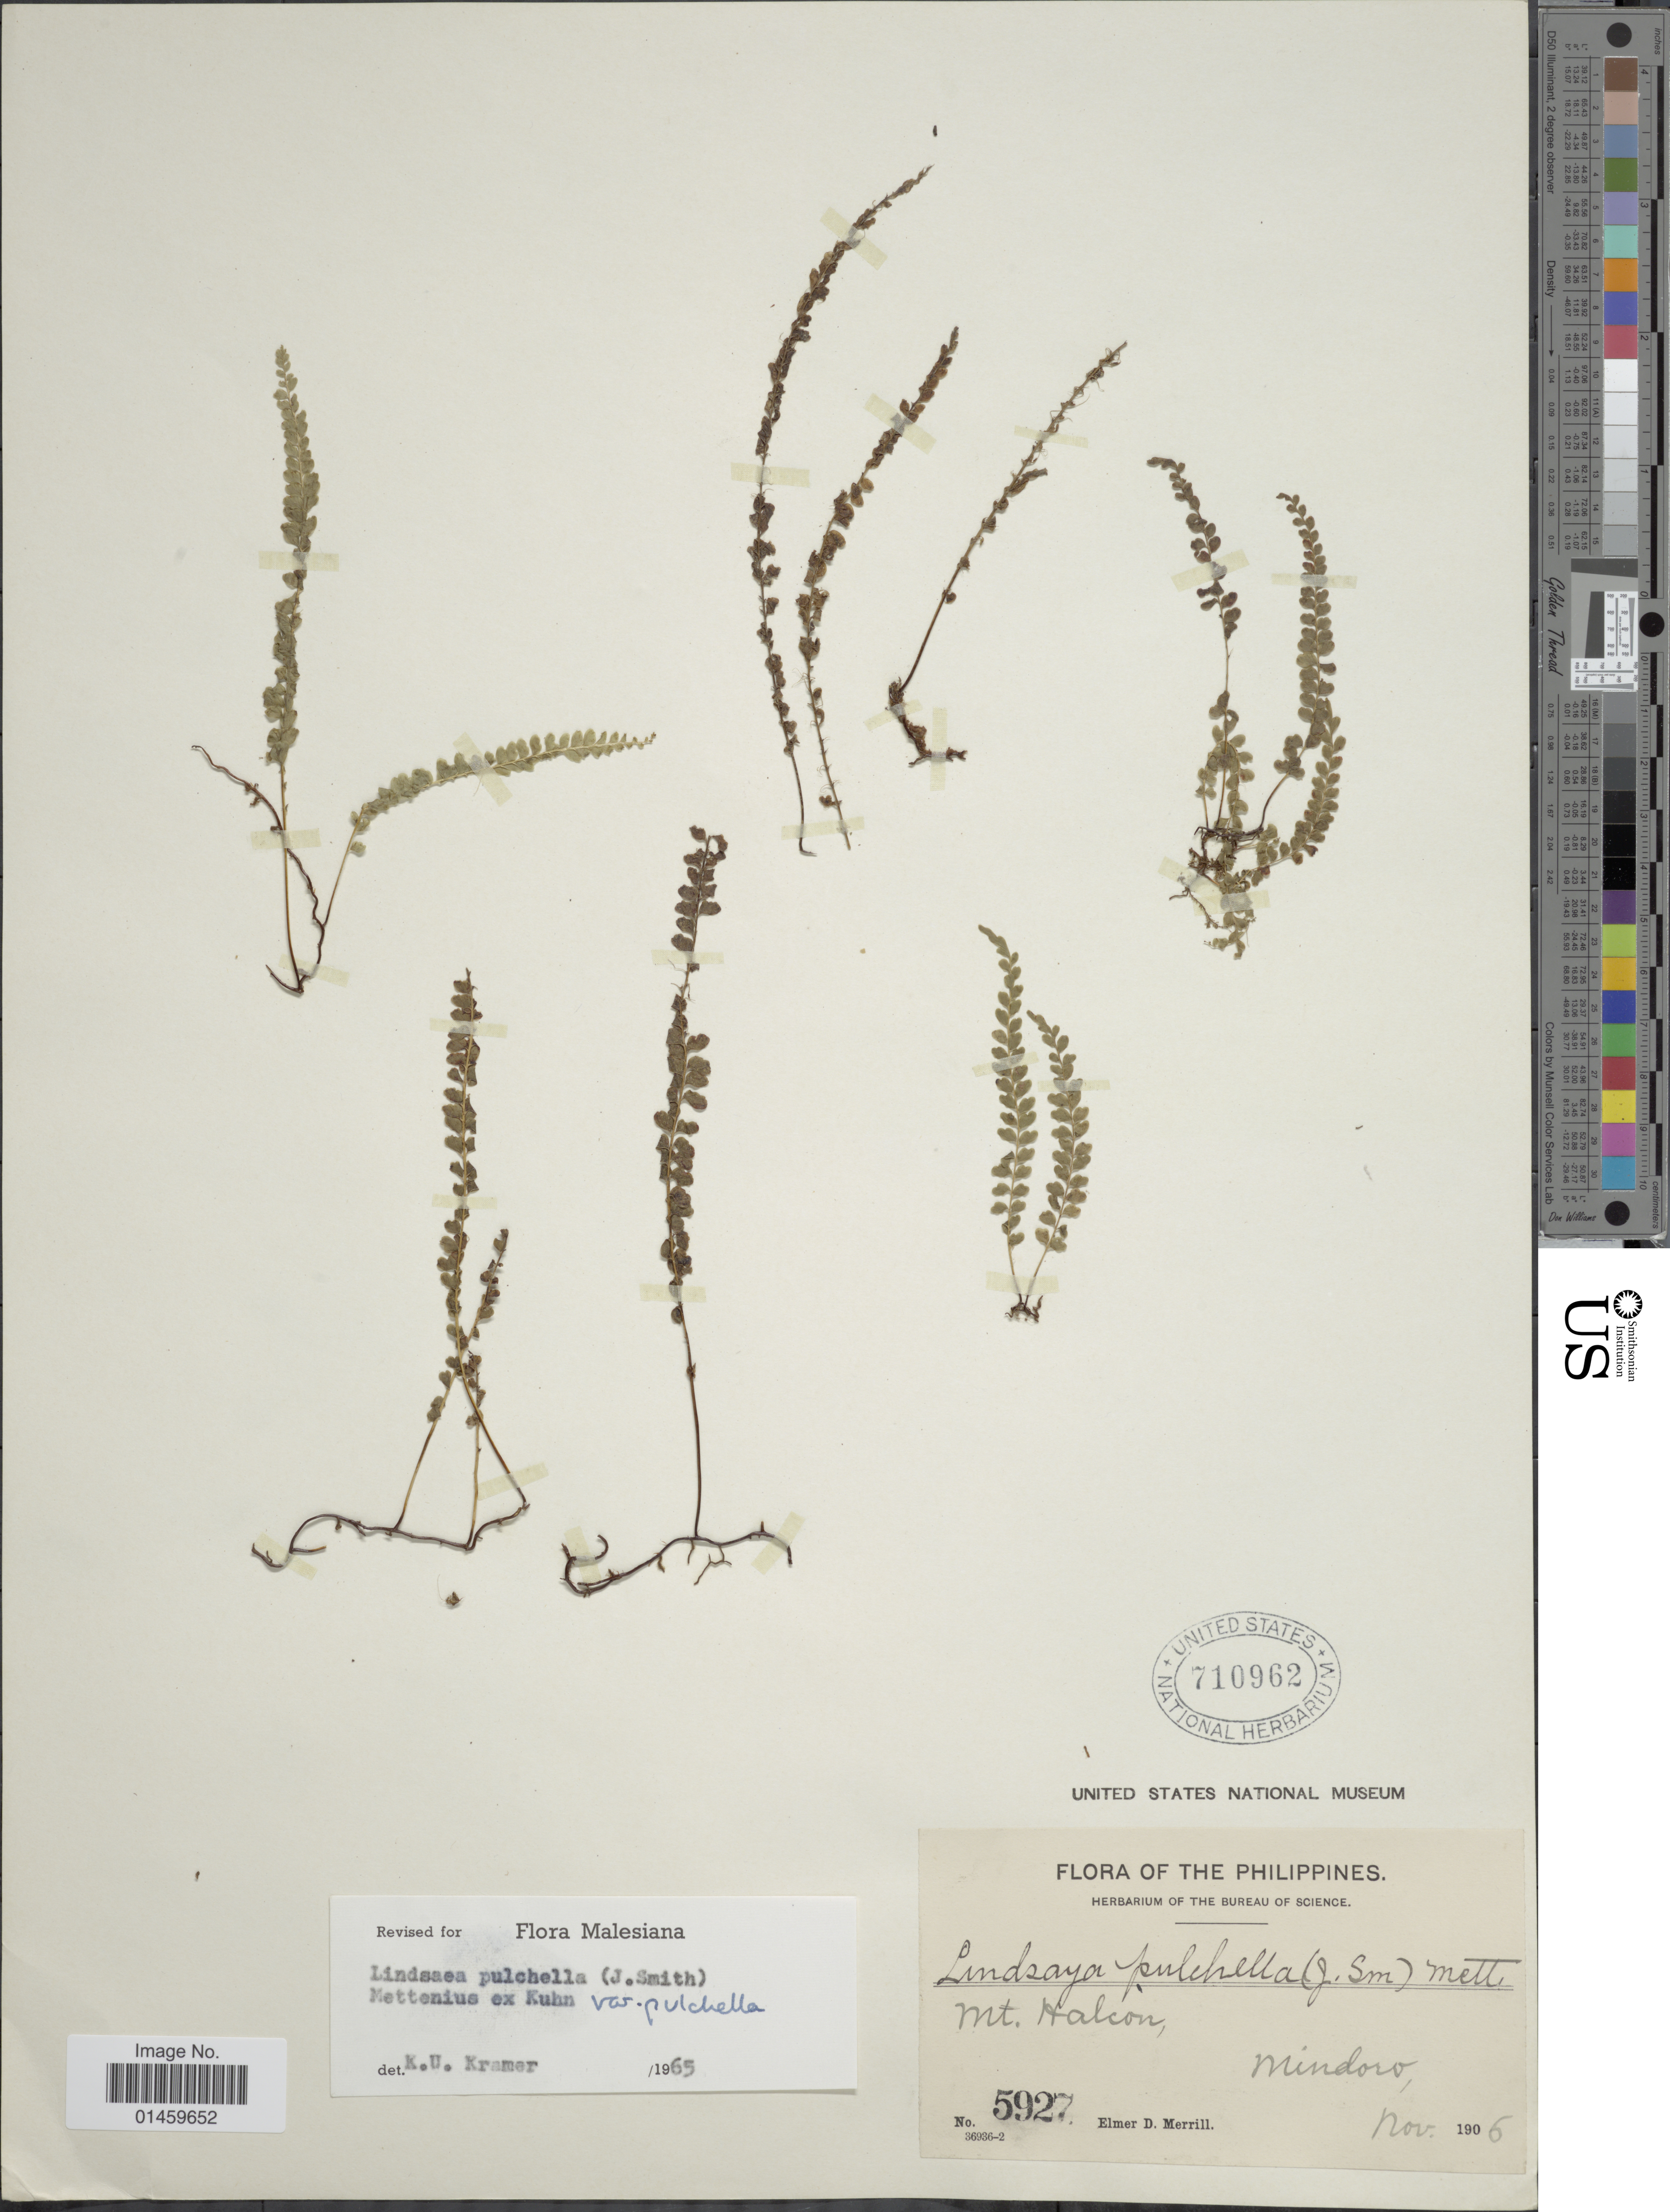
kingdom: Plantae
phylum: Tracheophyta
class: Polypodiopsida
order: Polypodiales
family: Lindsaeaceae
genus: Lindsaea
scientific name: Lindsaea pulchella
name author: (J. Sm.) Mett. ex Kuhn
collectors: E. D. Merrill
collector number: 5927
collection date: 1906-11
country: Philippines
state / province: Mimaropa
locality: Mt. Halcon, Mindoro.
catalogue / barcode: US 710962